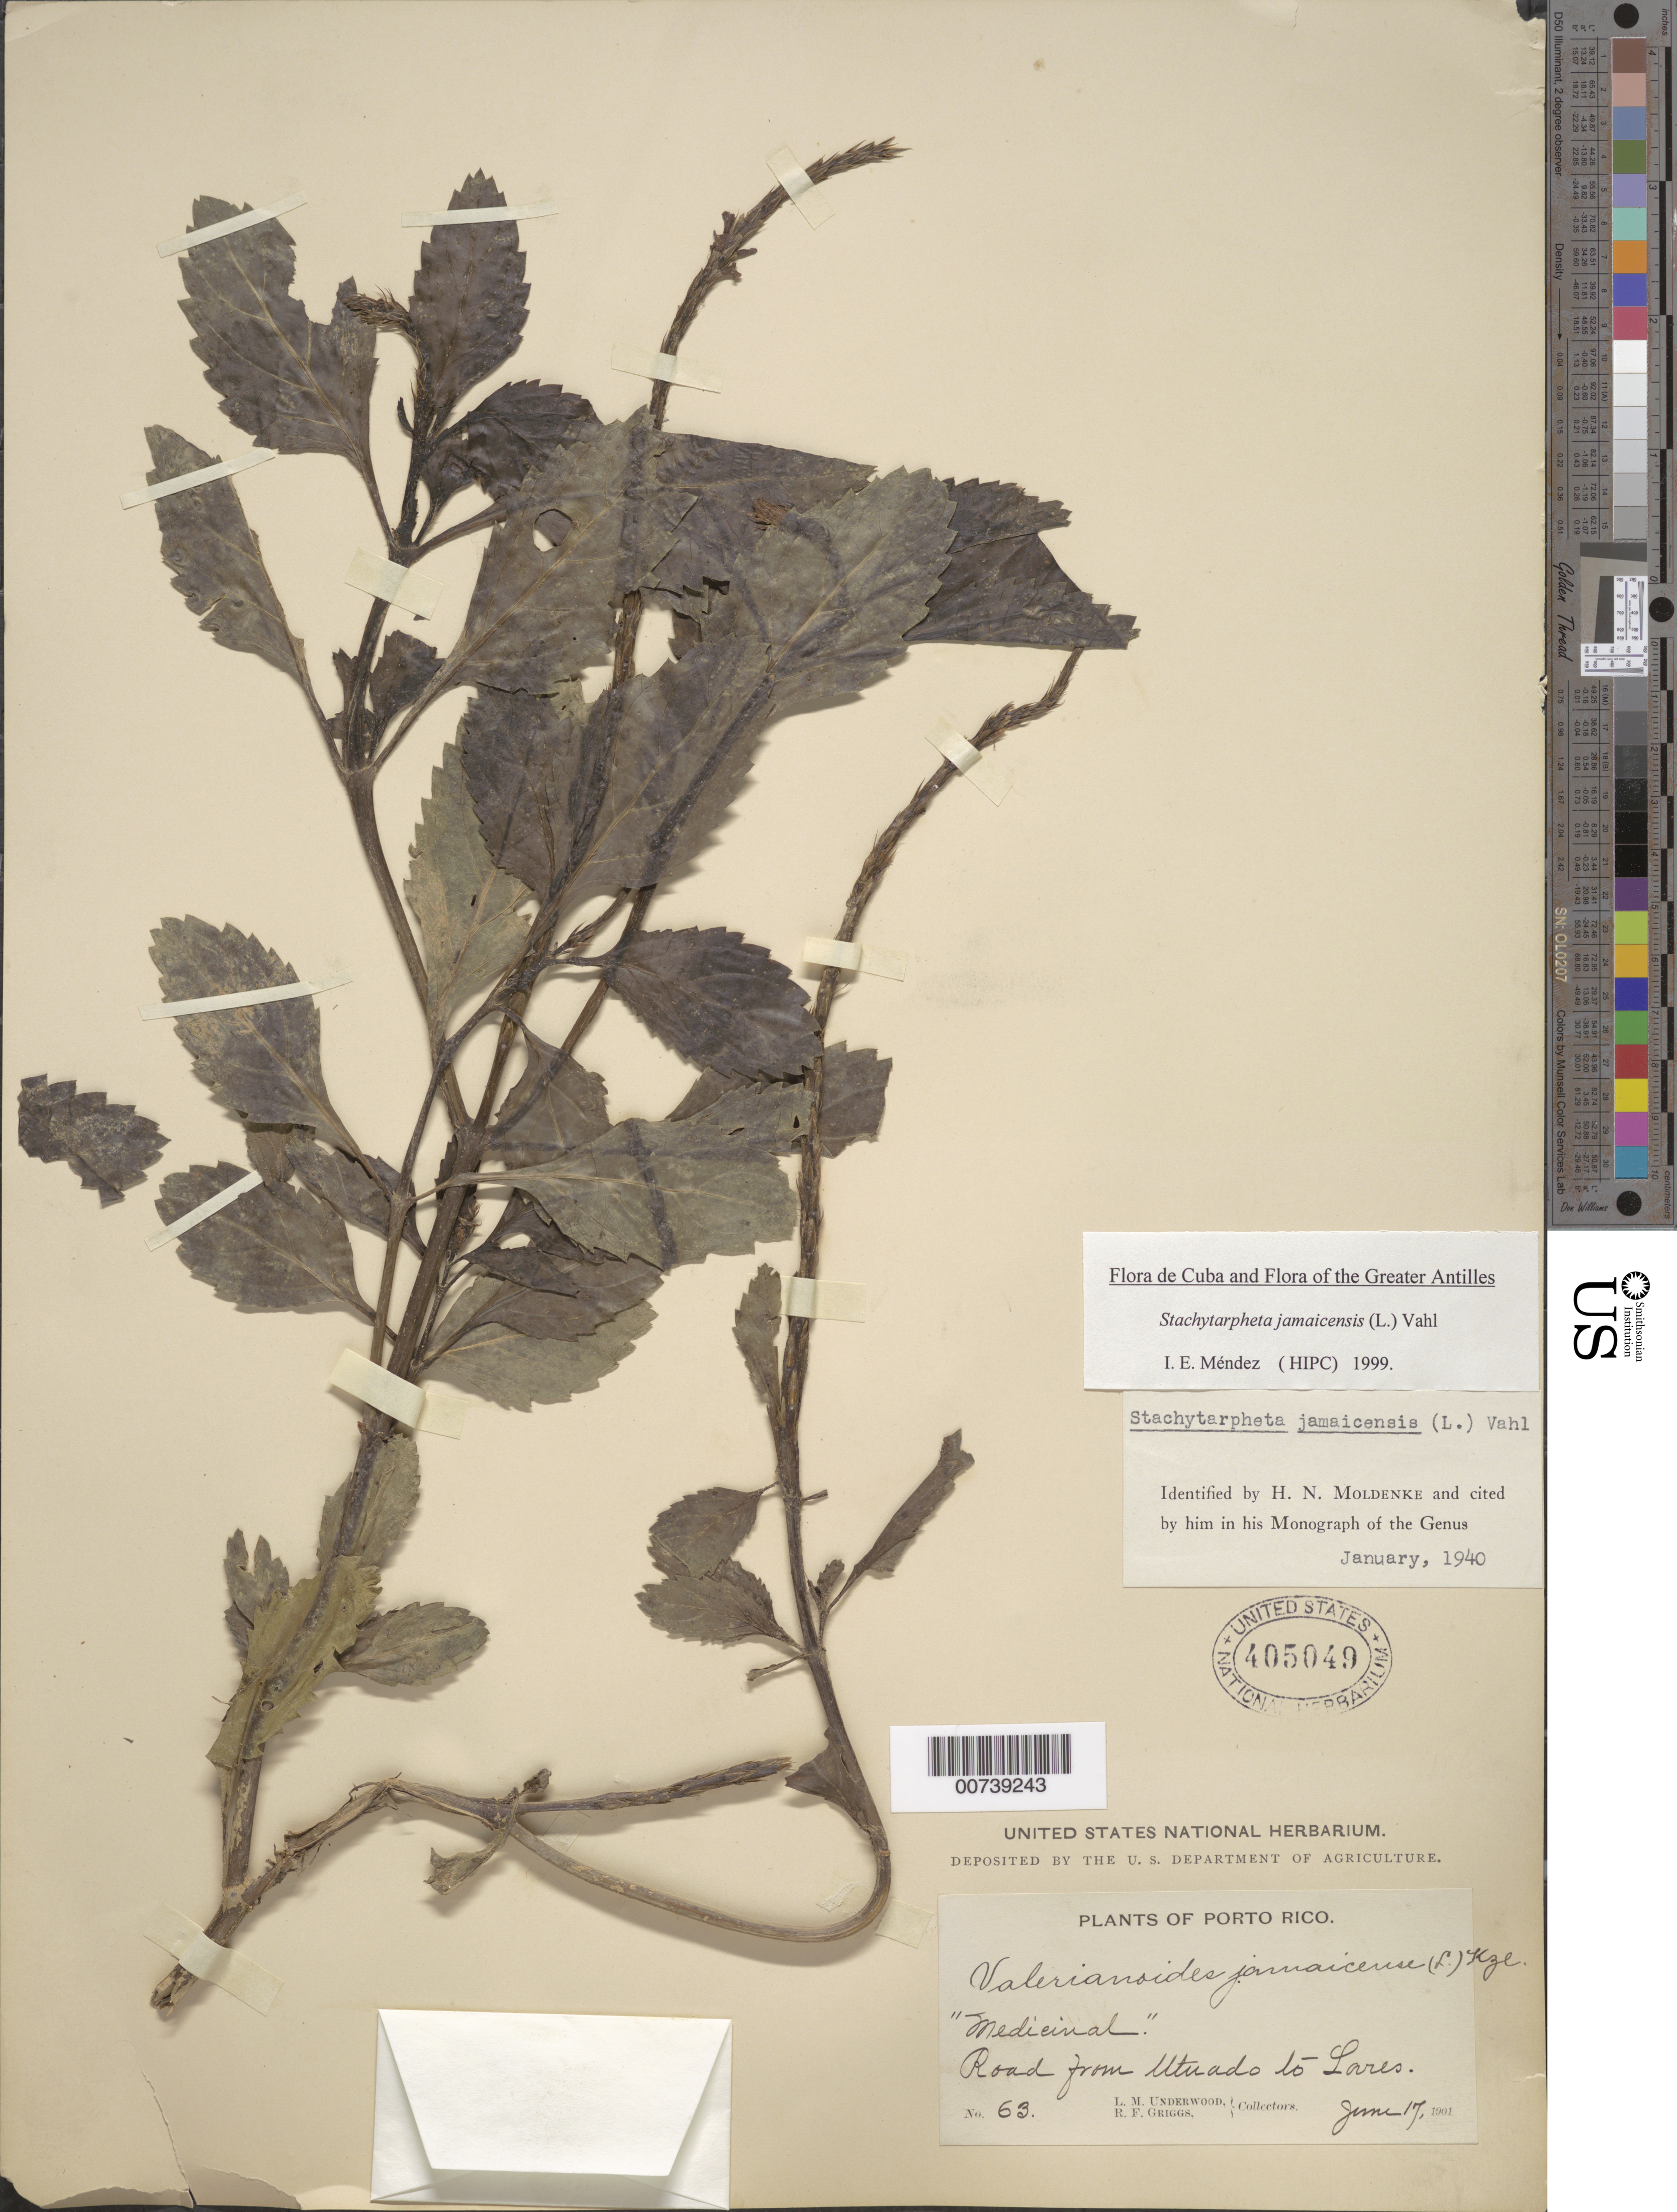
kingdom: Plantae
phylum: Tracheophyta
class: Magnoliopsida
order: Lamiales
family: Verbenaceae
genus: Stachytarpheta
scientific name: Stachytarpheta jamaicensis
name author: (L.) Vahl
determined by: Méndez, Isidro E., (HIPC)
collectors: L. M. Underwood & R. F. Griggs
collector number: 63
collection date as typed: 17 Jun 1901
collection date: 1901-06-17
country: Puerto Rico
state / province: Utuado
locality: Road from Utuado to Lares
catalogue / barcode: US 405040